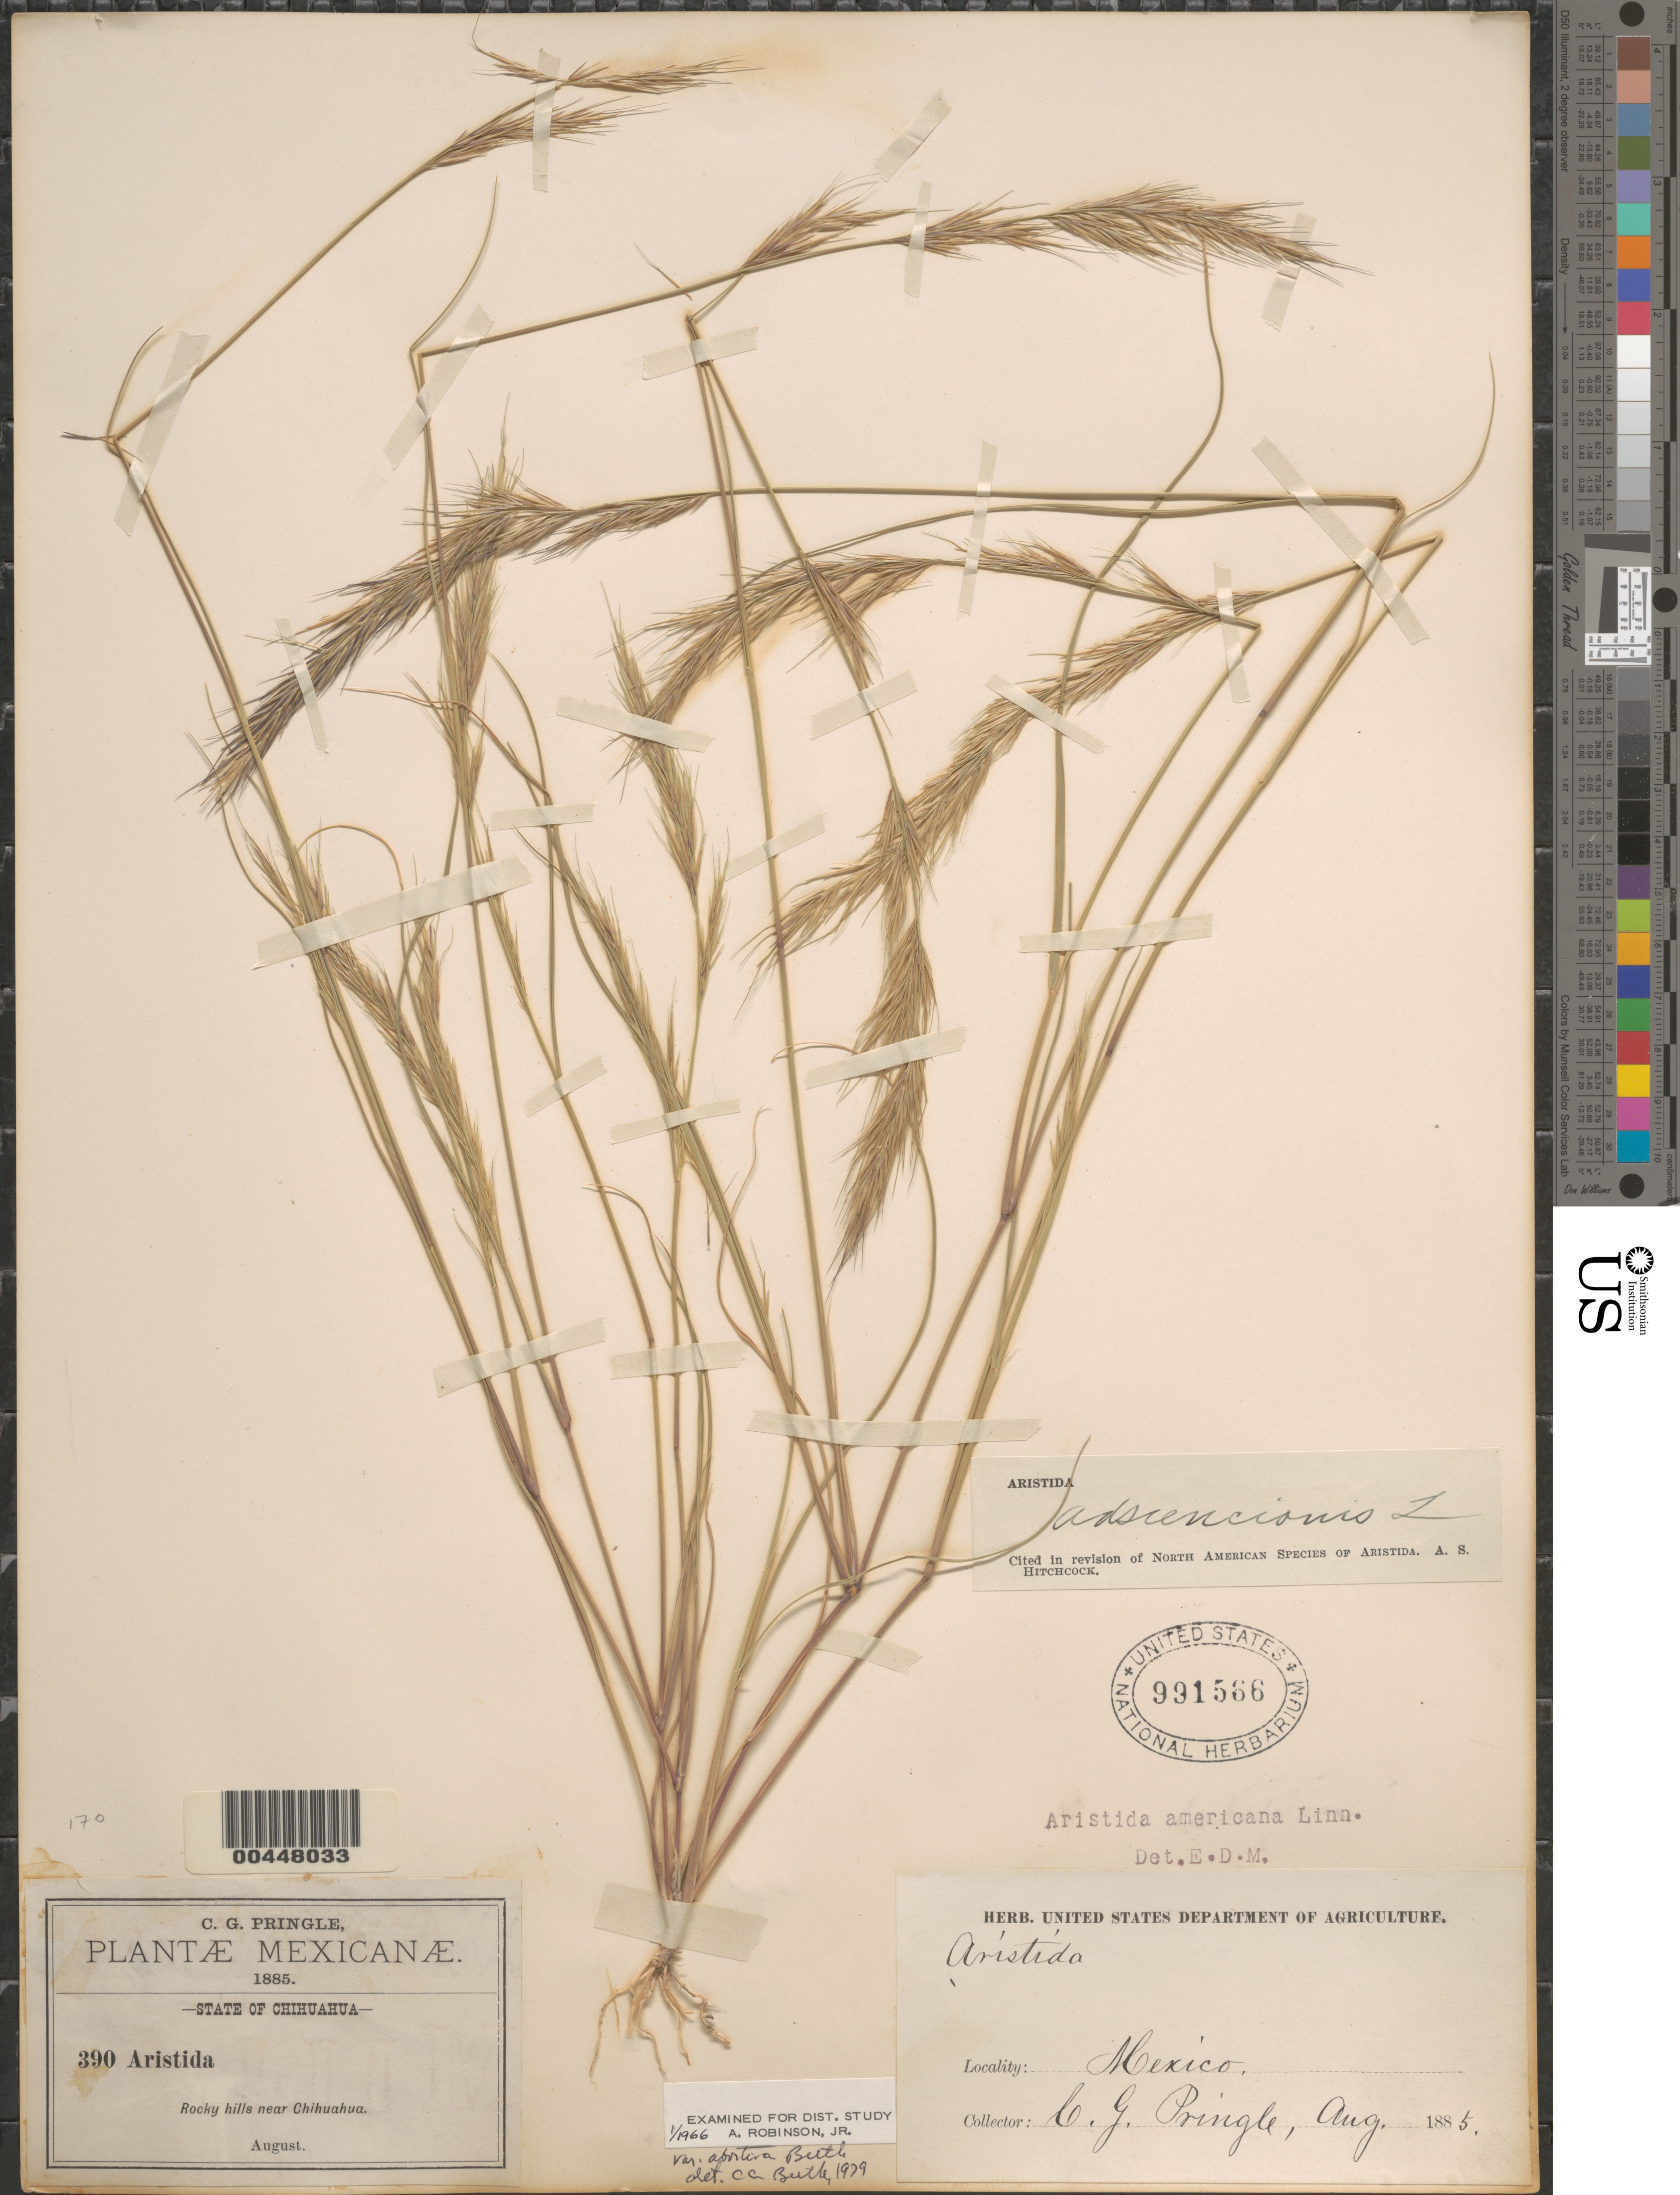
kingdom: Plantae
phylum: Tracheophyta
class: Liliopsida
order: Poales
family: Poaceae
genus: Aristida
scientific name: Aristida adscensionis var. abortiva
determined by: Beetle, O. A.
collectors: C. G. Pringle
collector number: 390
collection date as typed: Aug 1885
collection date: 1885-08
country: Mexico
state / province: Chihuahua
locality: Near Chihuahua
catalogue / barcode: US 991566